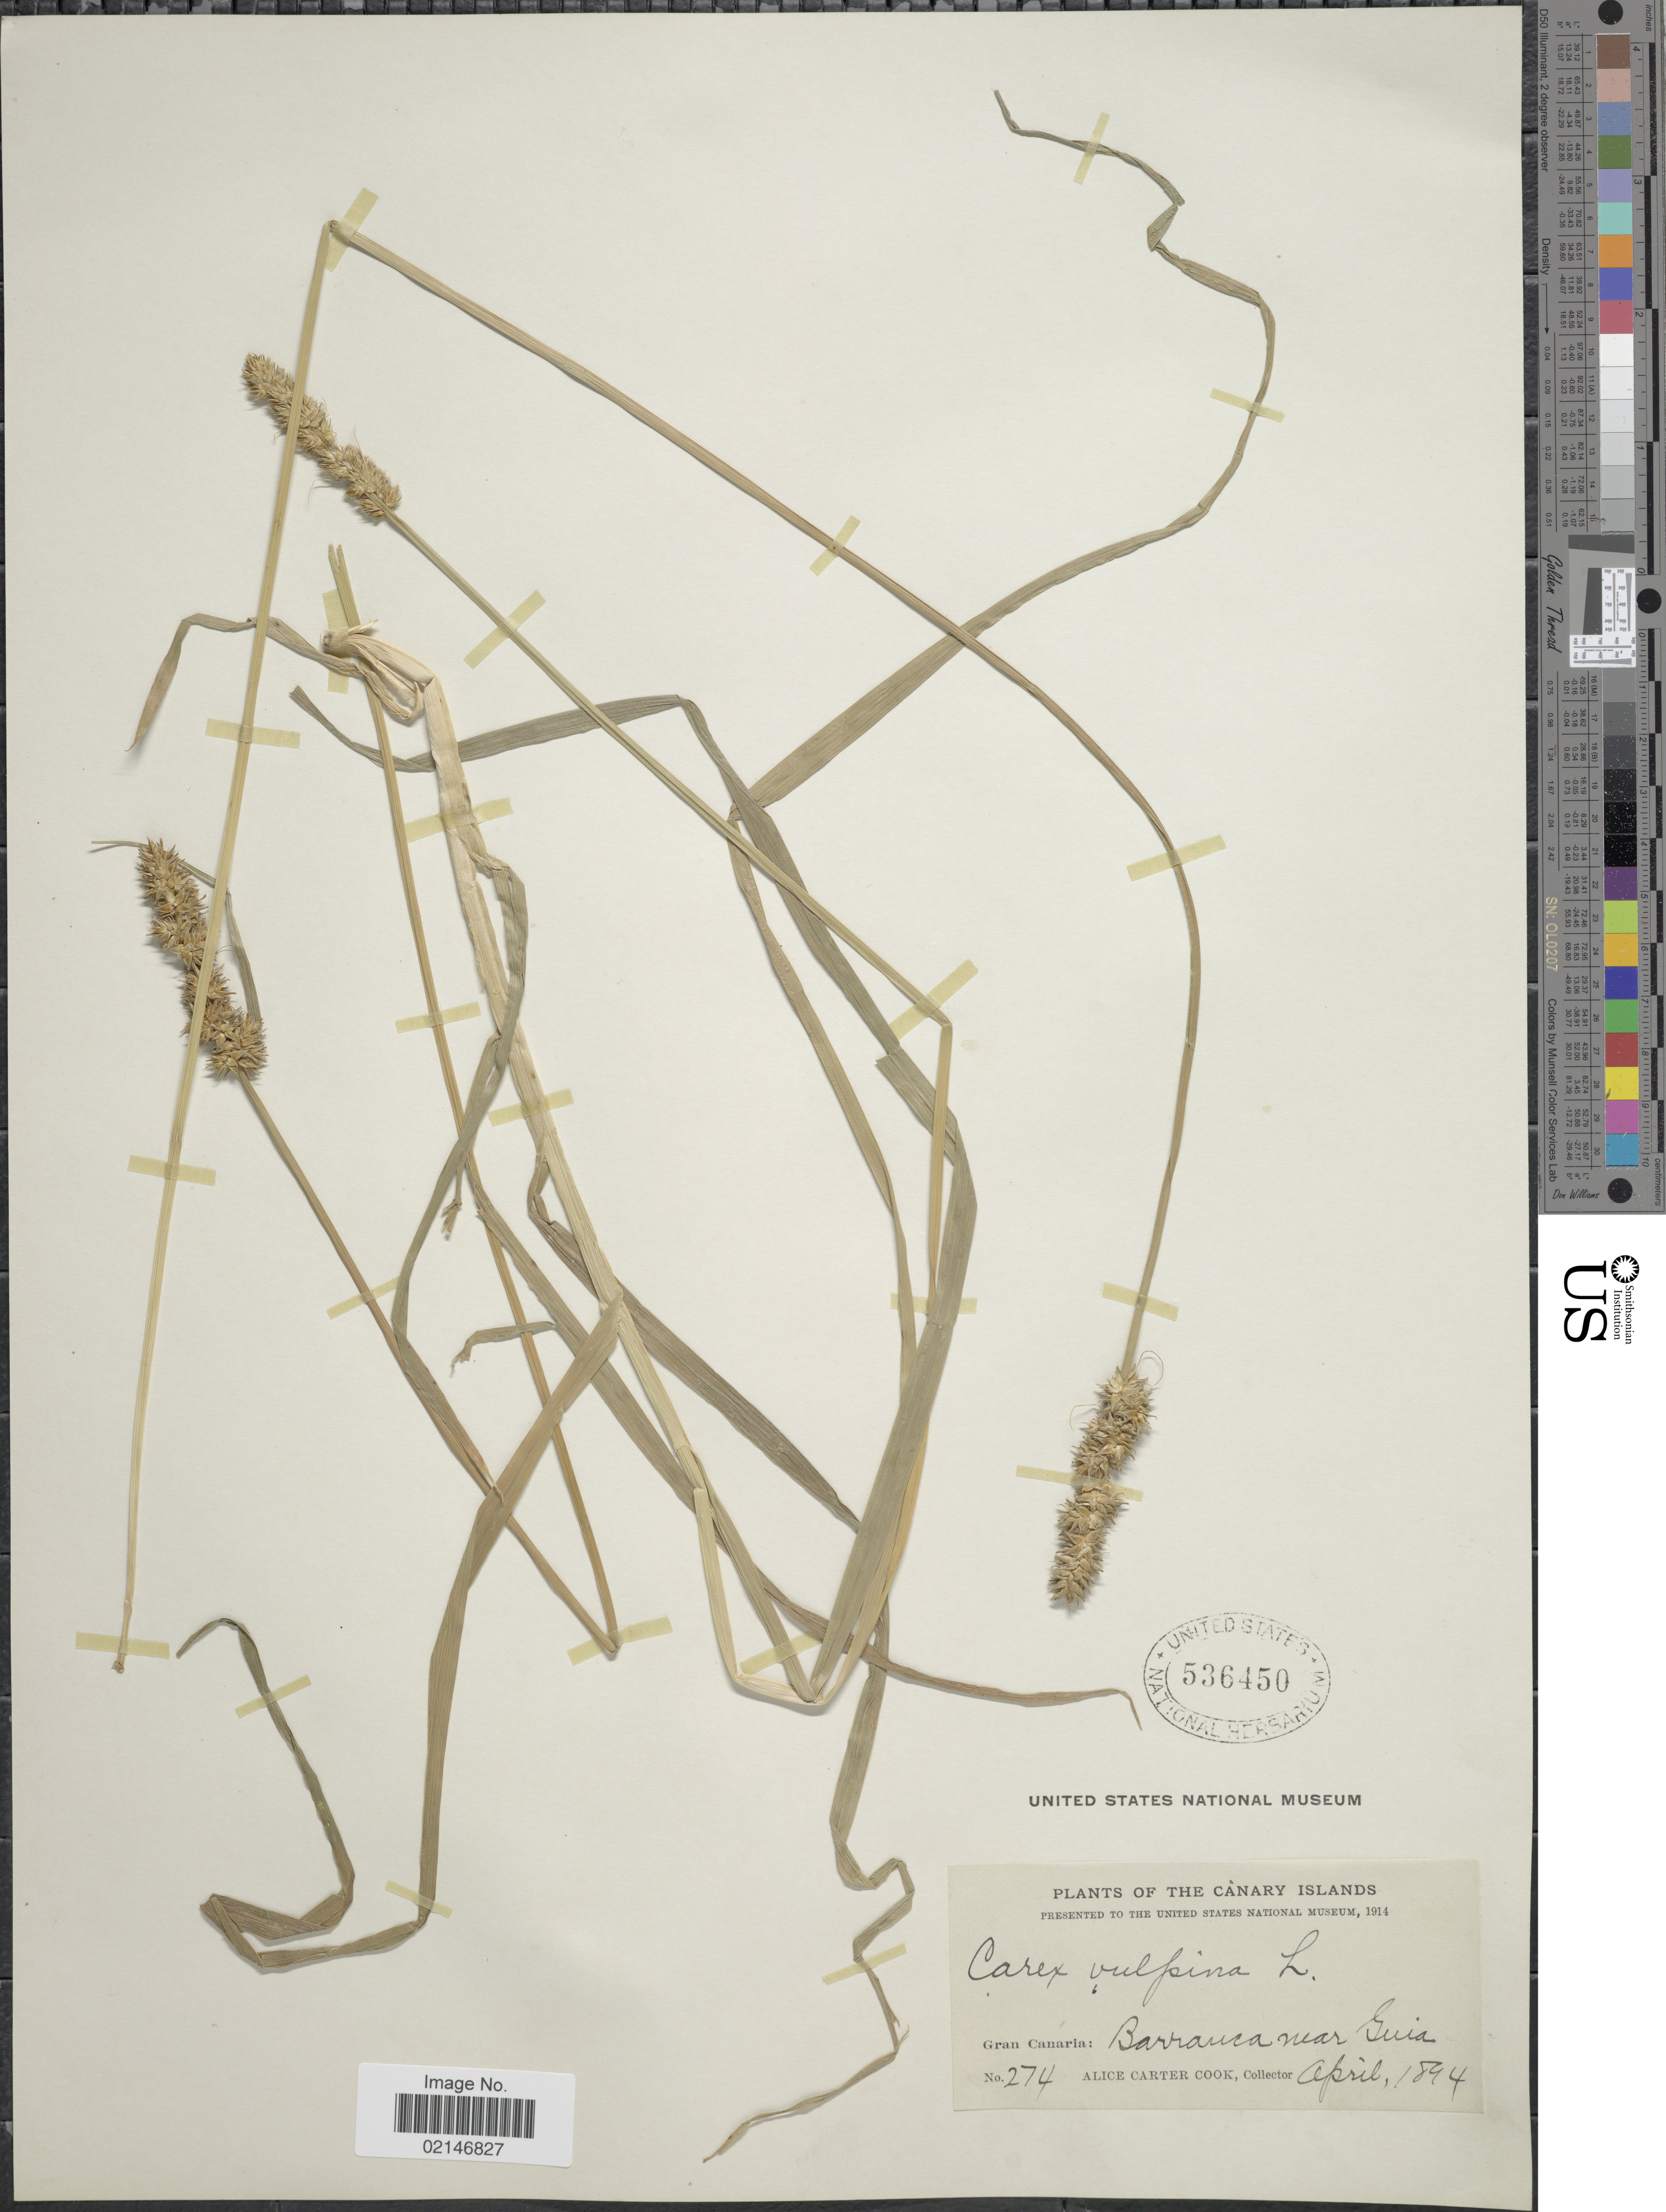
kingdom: Plantae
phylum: Tracheophyta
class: Liliopsida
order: Poales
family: Cyperaceae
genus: Carex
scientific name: Carex vulpina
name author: L.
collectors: Alice C. Cook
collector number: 274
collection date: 1894-04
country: Spain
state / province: Canarias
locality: The Canary Islands, Gran Canaria: Barranca near Guia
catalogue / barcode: US 536450